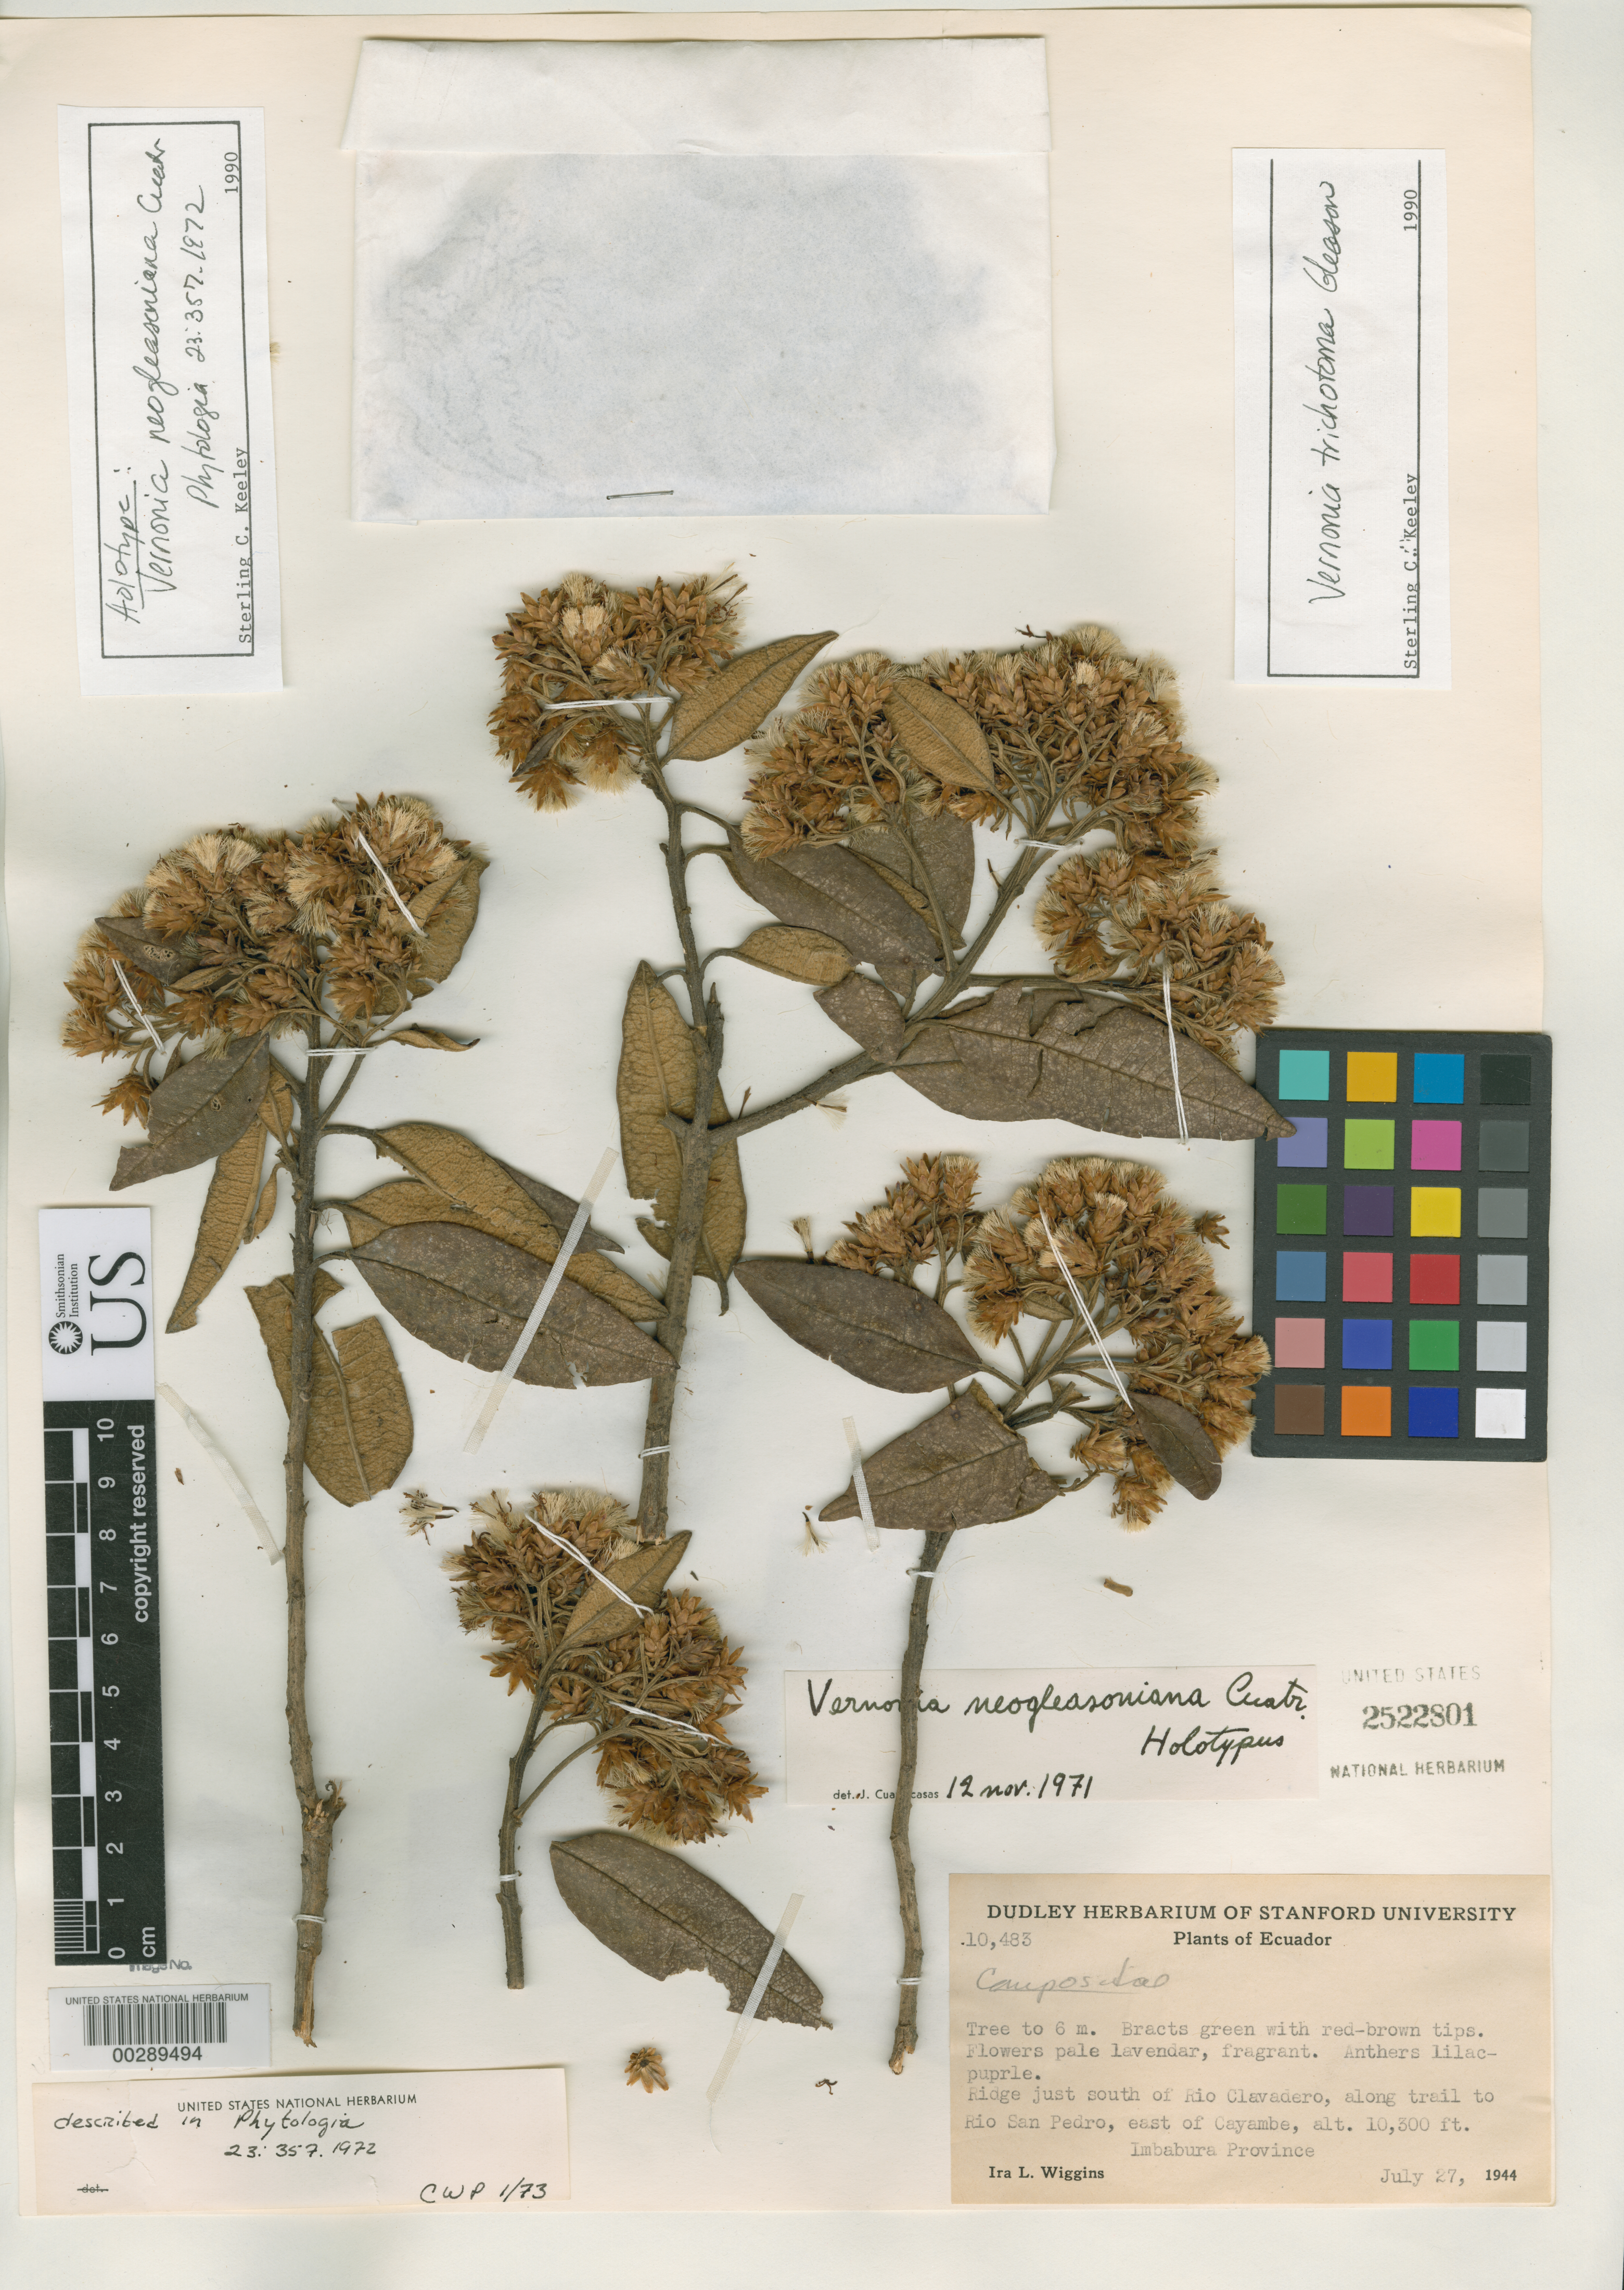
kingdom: Plantae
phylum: Tracheophyta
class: Magnoliopsida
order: Asterales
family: Asteraceae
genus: Vernonia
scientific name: Vernonia neogleasoniana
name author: Cuatrec.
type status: Holotype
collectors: I. L. Wiggins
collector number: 10483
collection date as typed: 27 Jul 1944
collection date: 1944-07-27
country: Ecuador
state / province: Imbabura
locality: Rio Clavadero, Rio San Pedro, Cayambe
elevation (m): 3139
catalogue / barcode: US 2522801